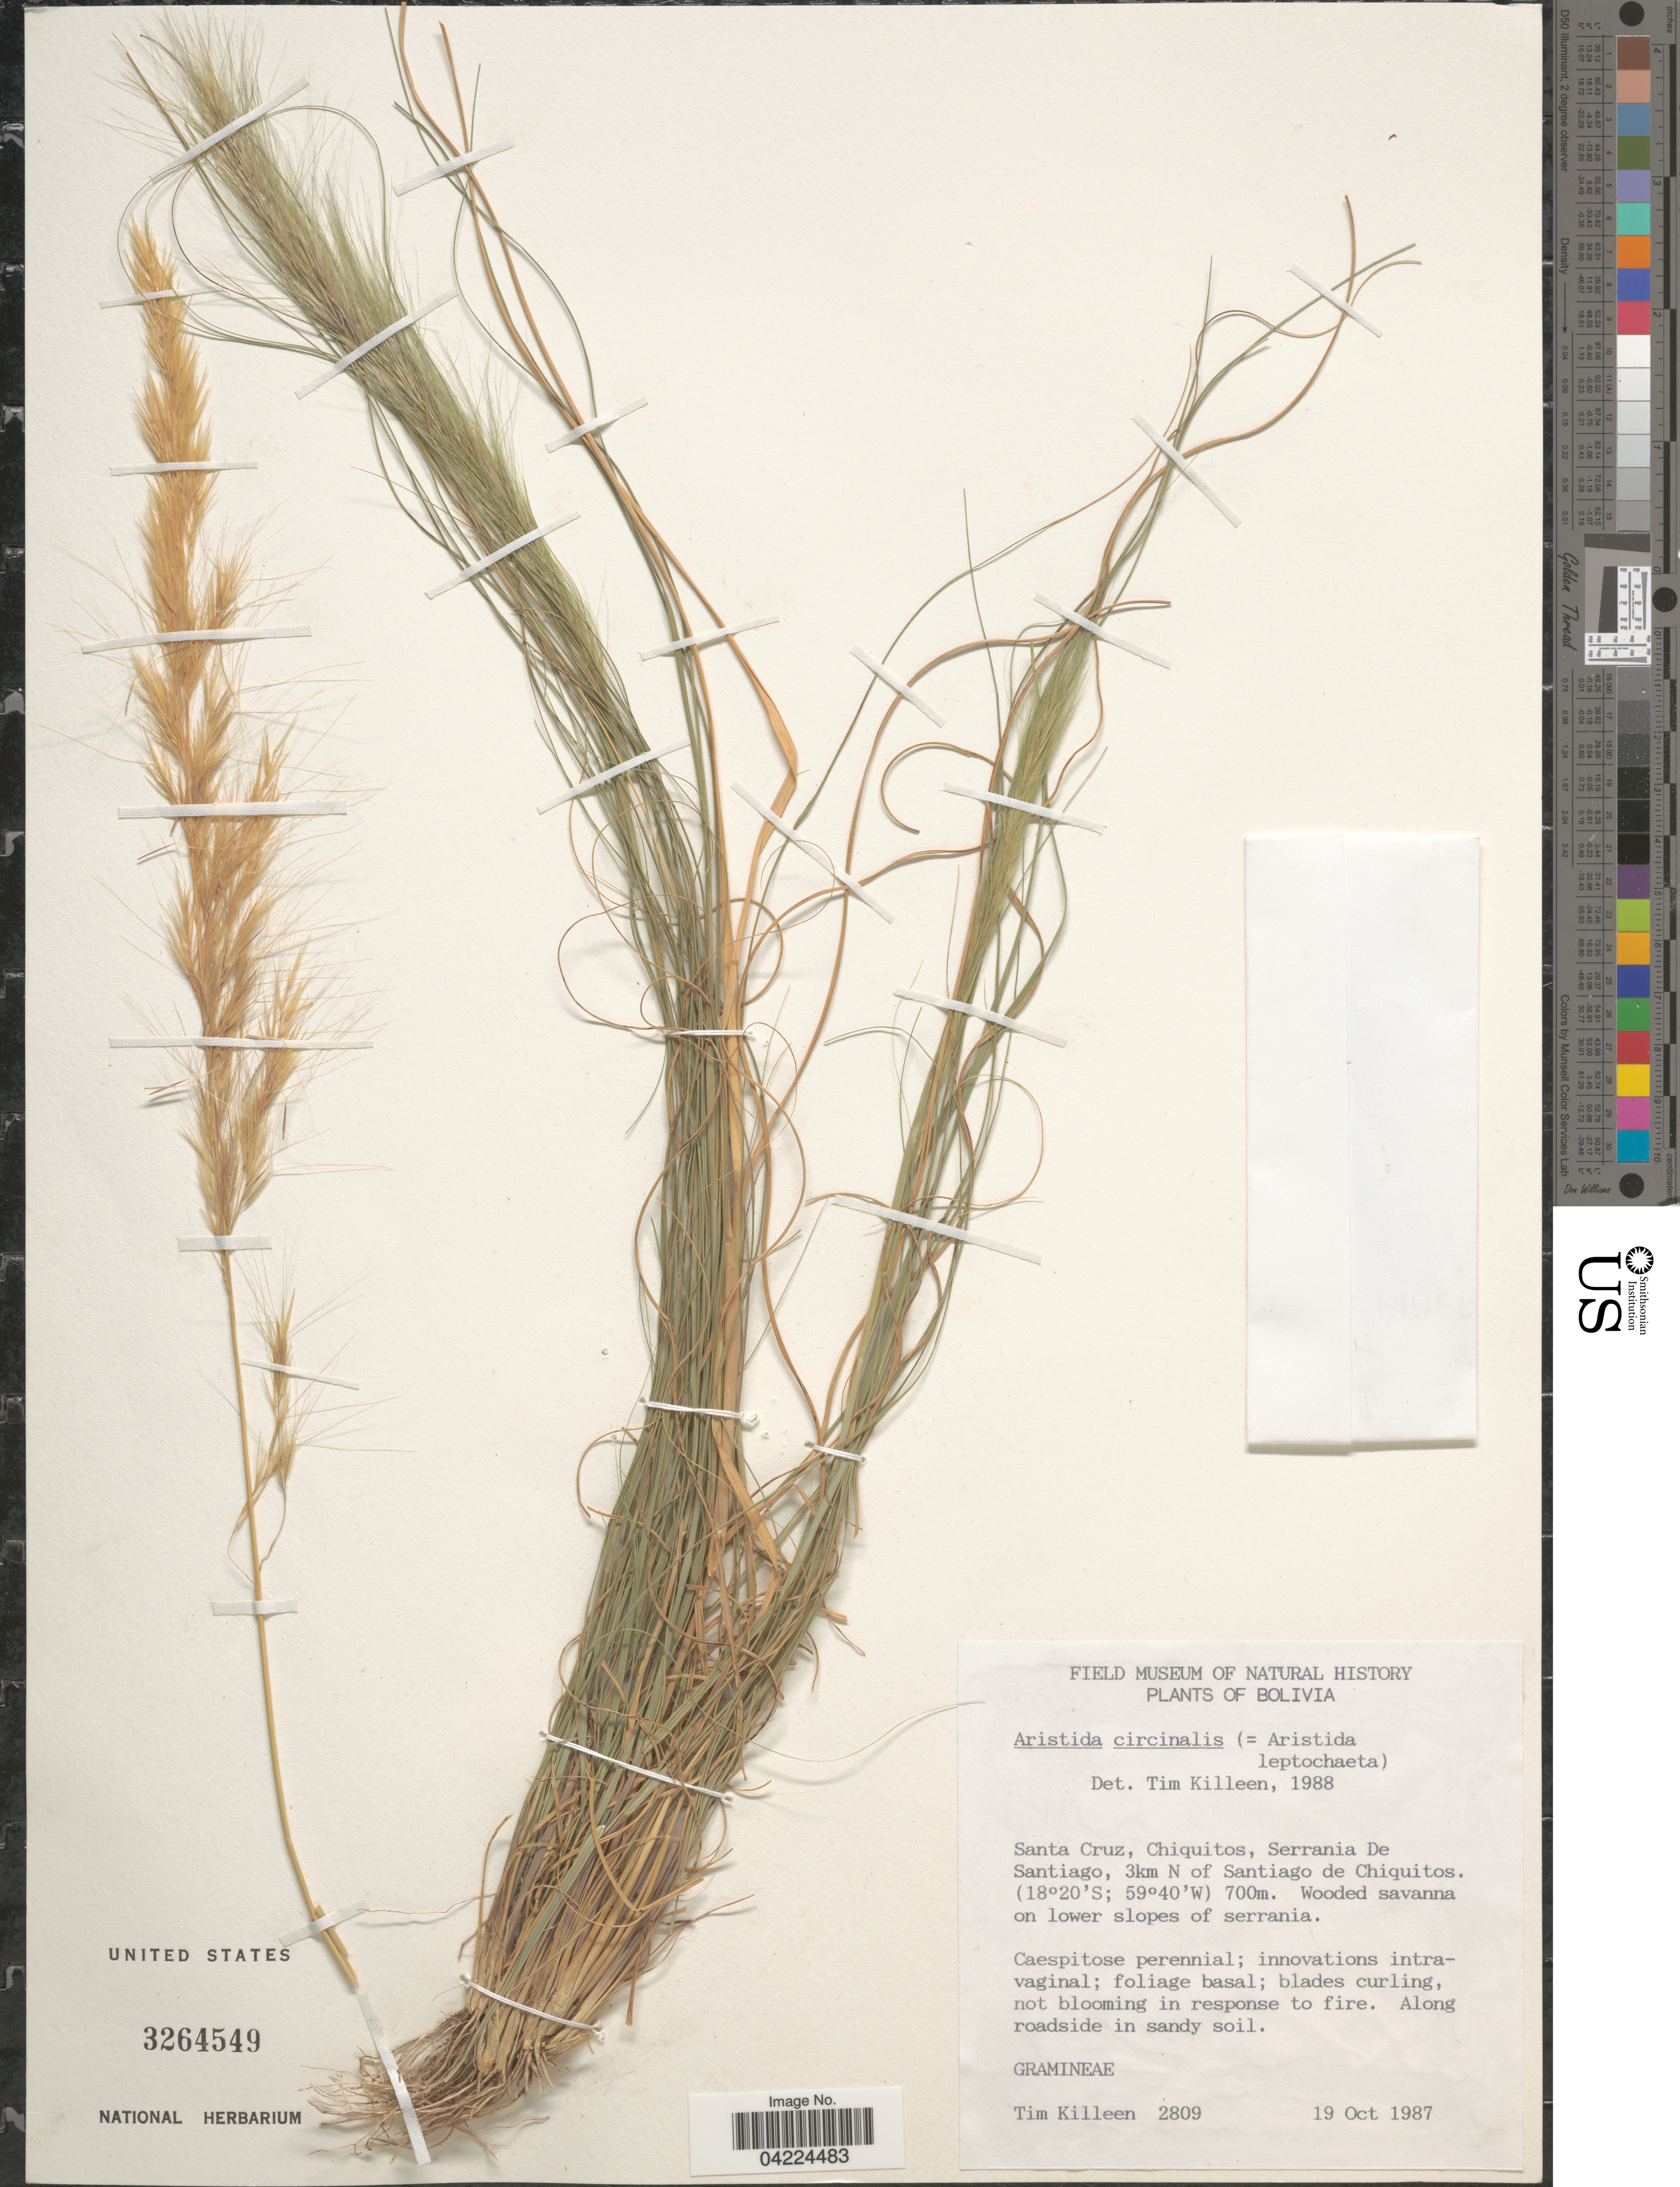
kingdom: Plantae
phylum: Tracheophyta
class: Liliopsida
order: Poales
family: Poaceae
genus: Aristida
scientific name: Aristida circinalis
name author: Lindm.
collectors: T. J. Killeen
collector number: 2809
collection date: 1987-10-19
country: Bolivia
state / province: Santa Cruz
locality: Santa Cruz, Chiquitos, Serrania De Santiago, 3km N of Santiago de Chiquitos.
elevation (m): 700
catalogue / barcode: US 3264549